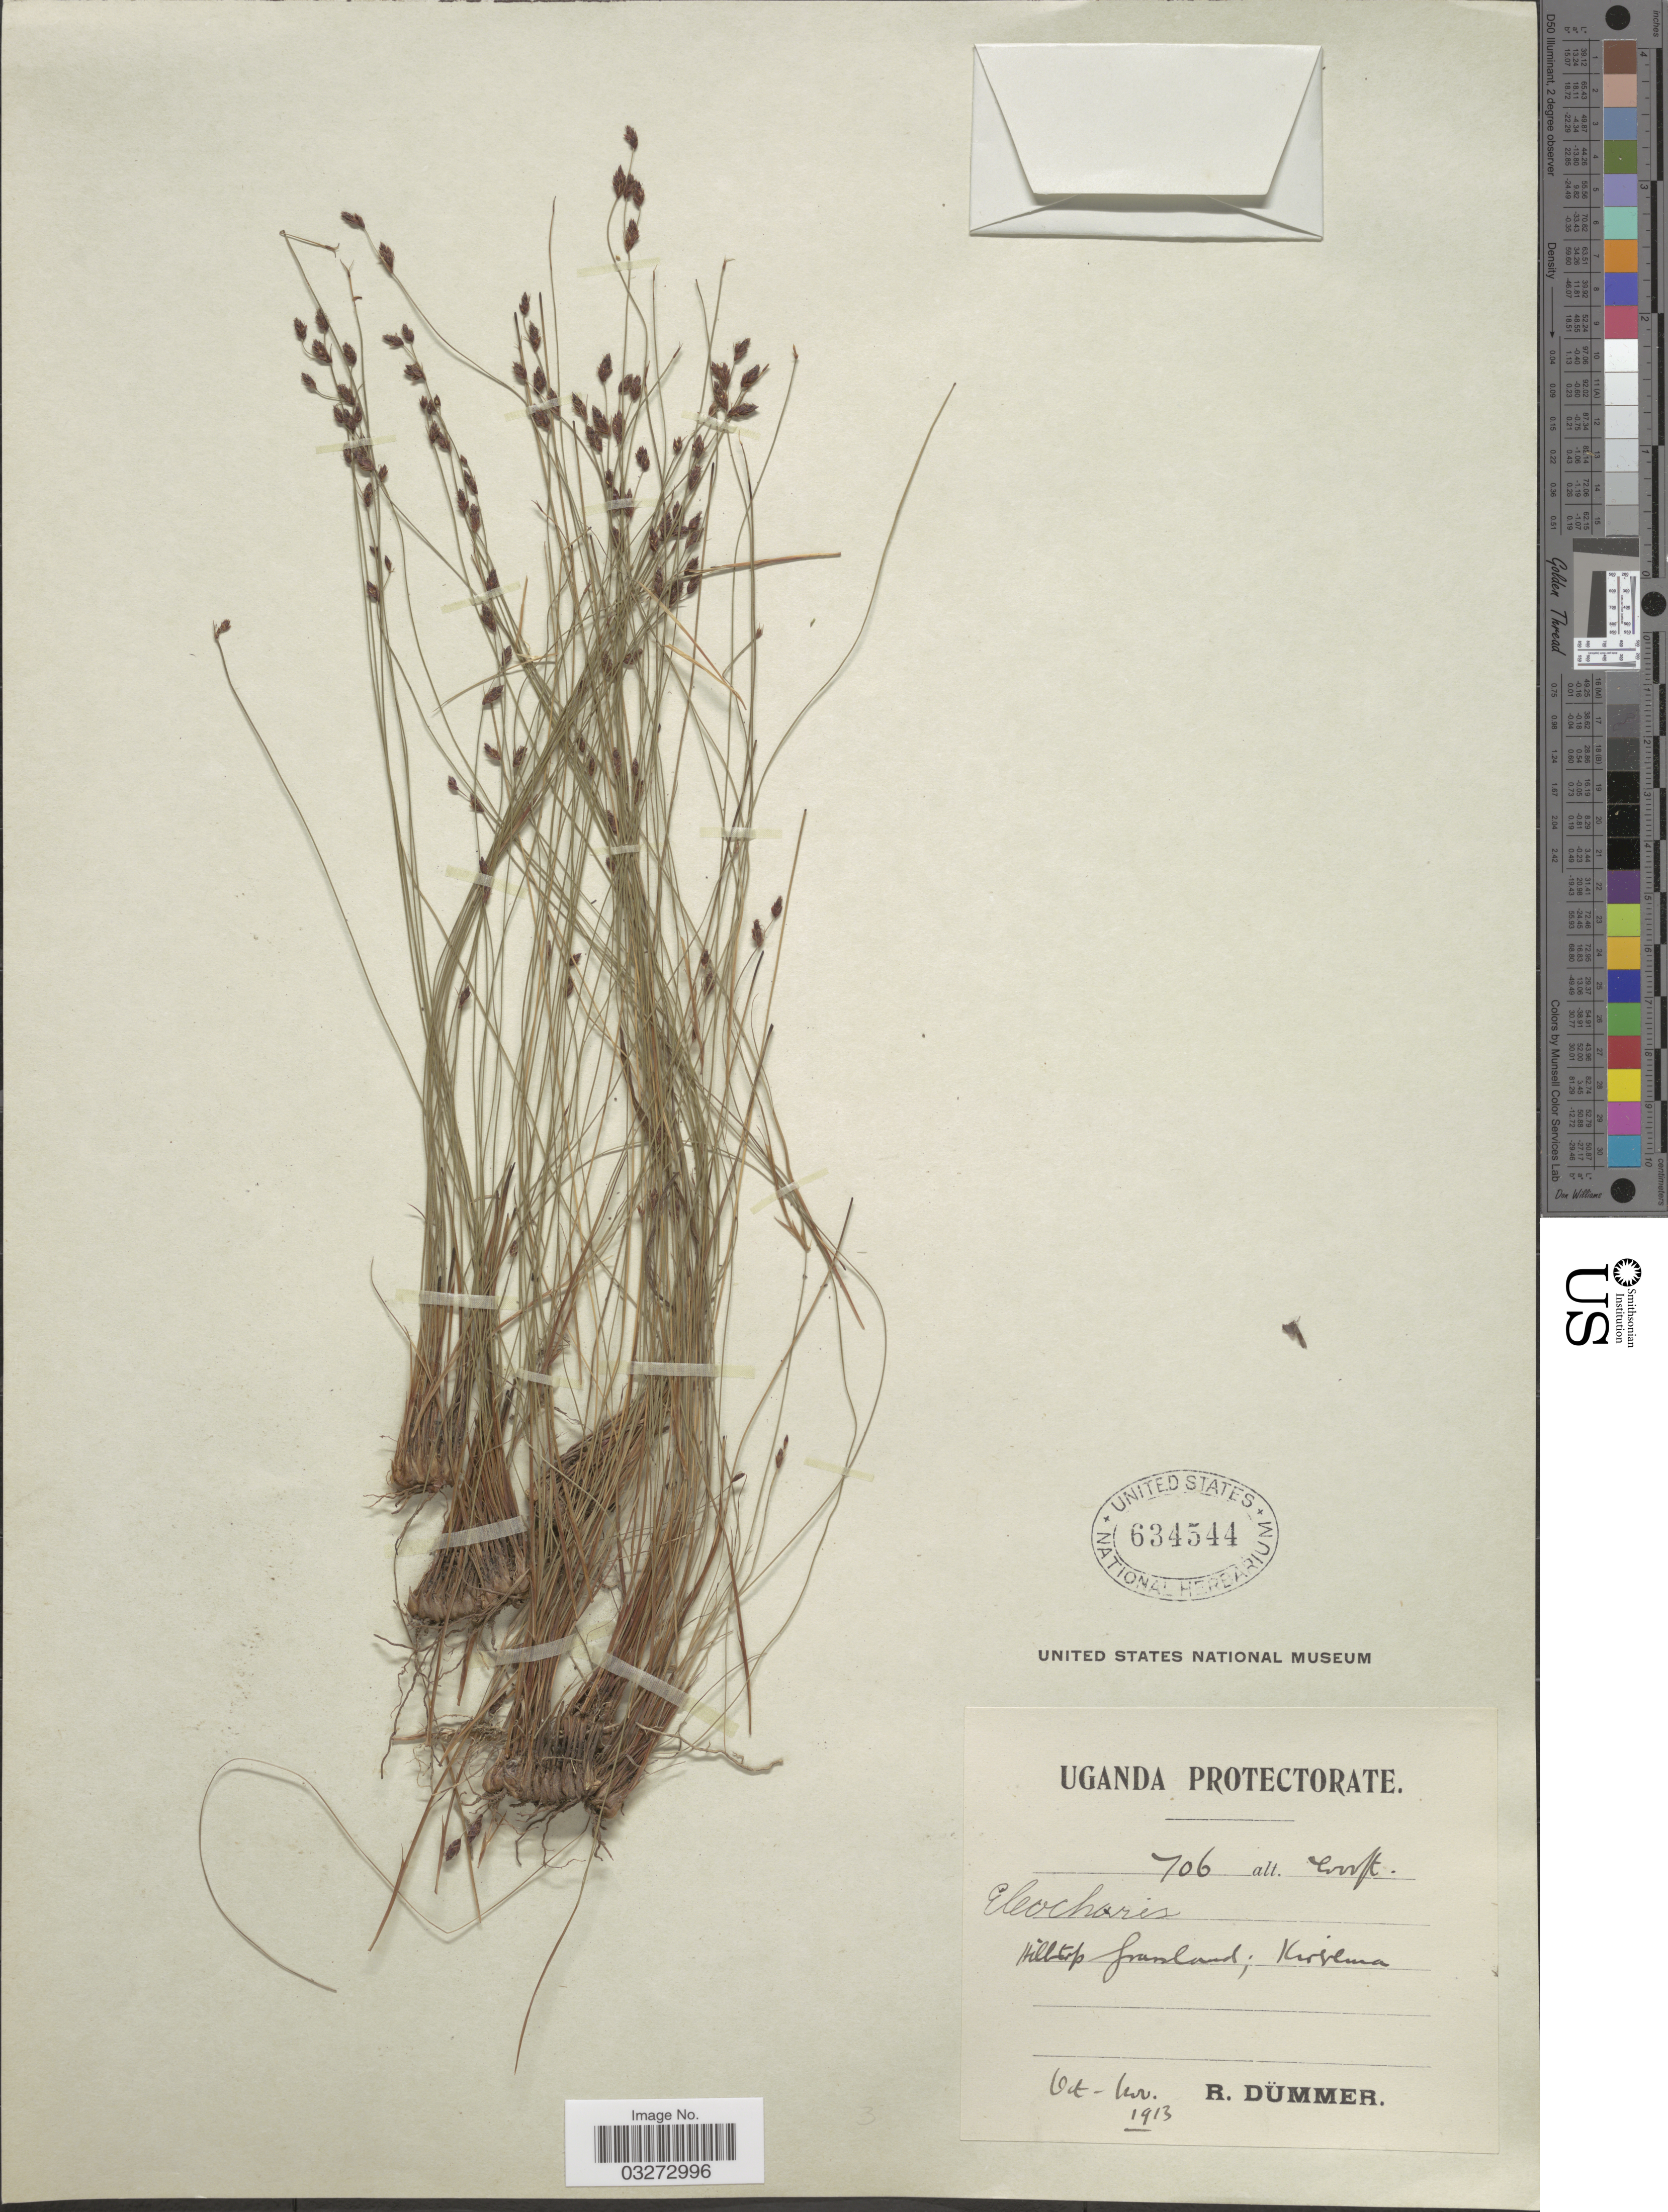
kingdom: Plantae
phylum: Tracheophyta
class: Liliopsida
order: Poales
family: Cyperaceae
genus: Bulbostylis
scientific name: Bulbostylis oritrephes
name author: (Ridl.) C.B. Clarke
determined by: Strong, Mark T., (BOT), Smithsonian Institution - National Museum of Natural History (UNITED STATES)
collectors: R. A. Dümmer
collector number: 706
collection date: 1913-10/1913-11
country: Uganda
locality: Uganda Protectorate. Kirerema.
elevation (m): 1219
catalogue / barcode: US 634544